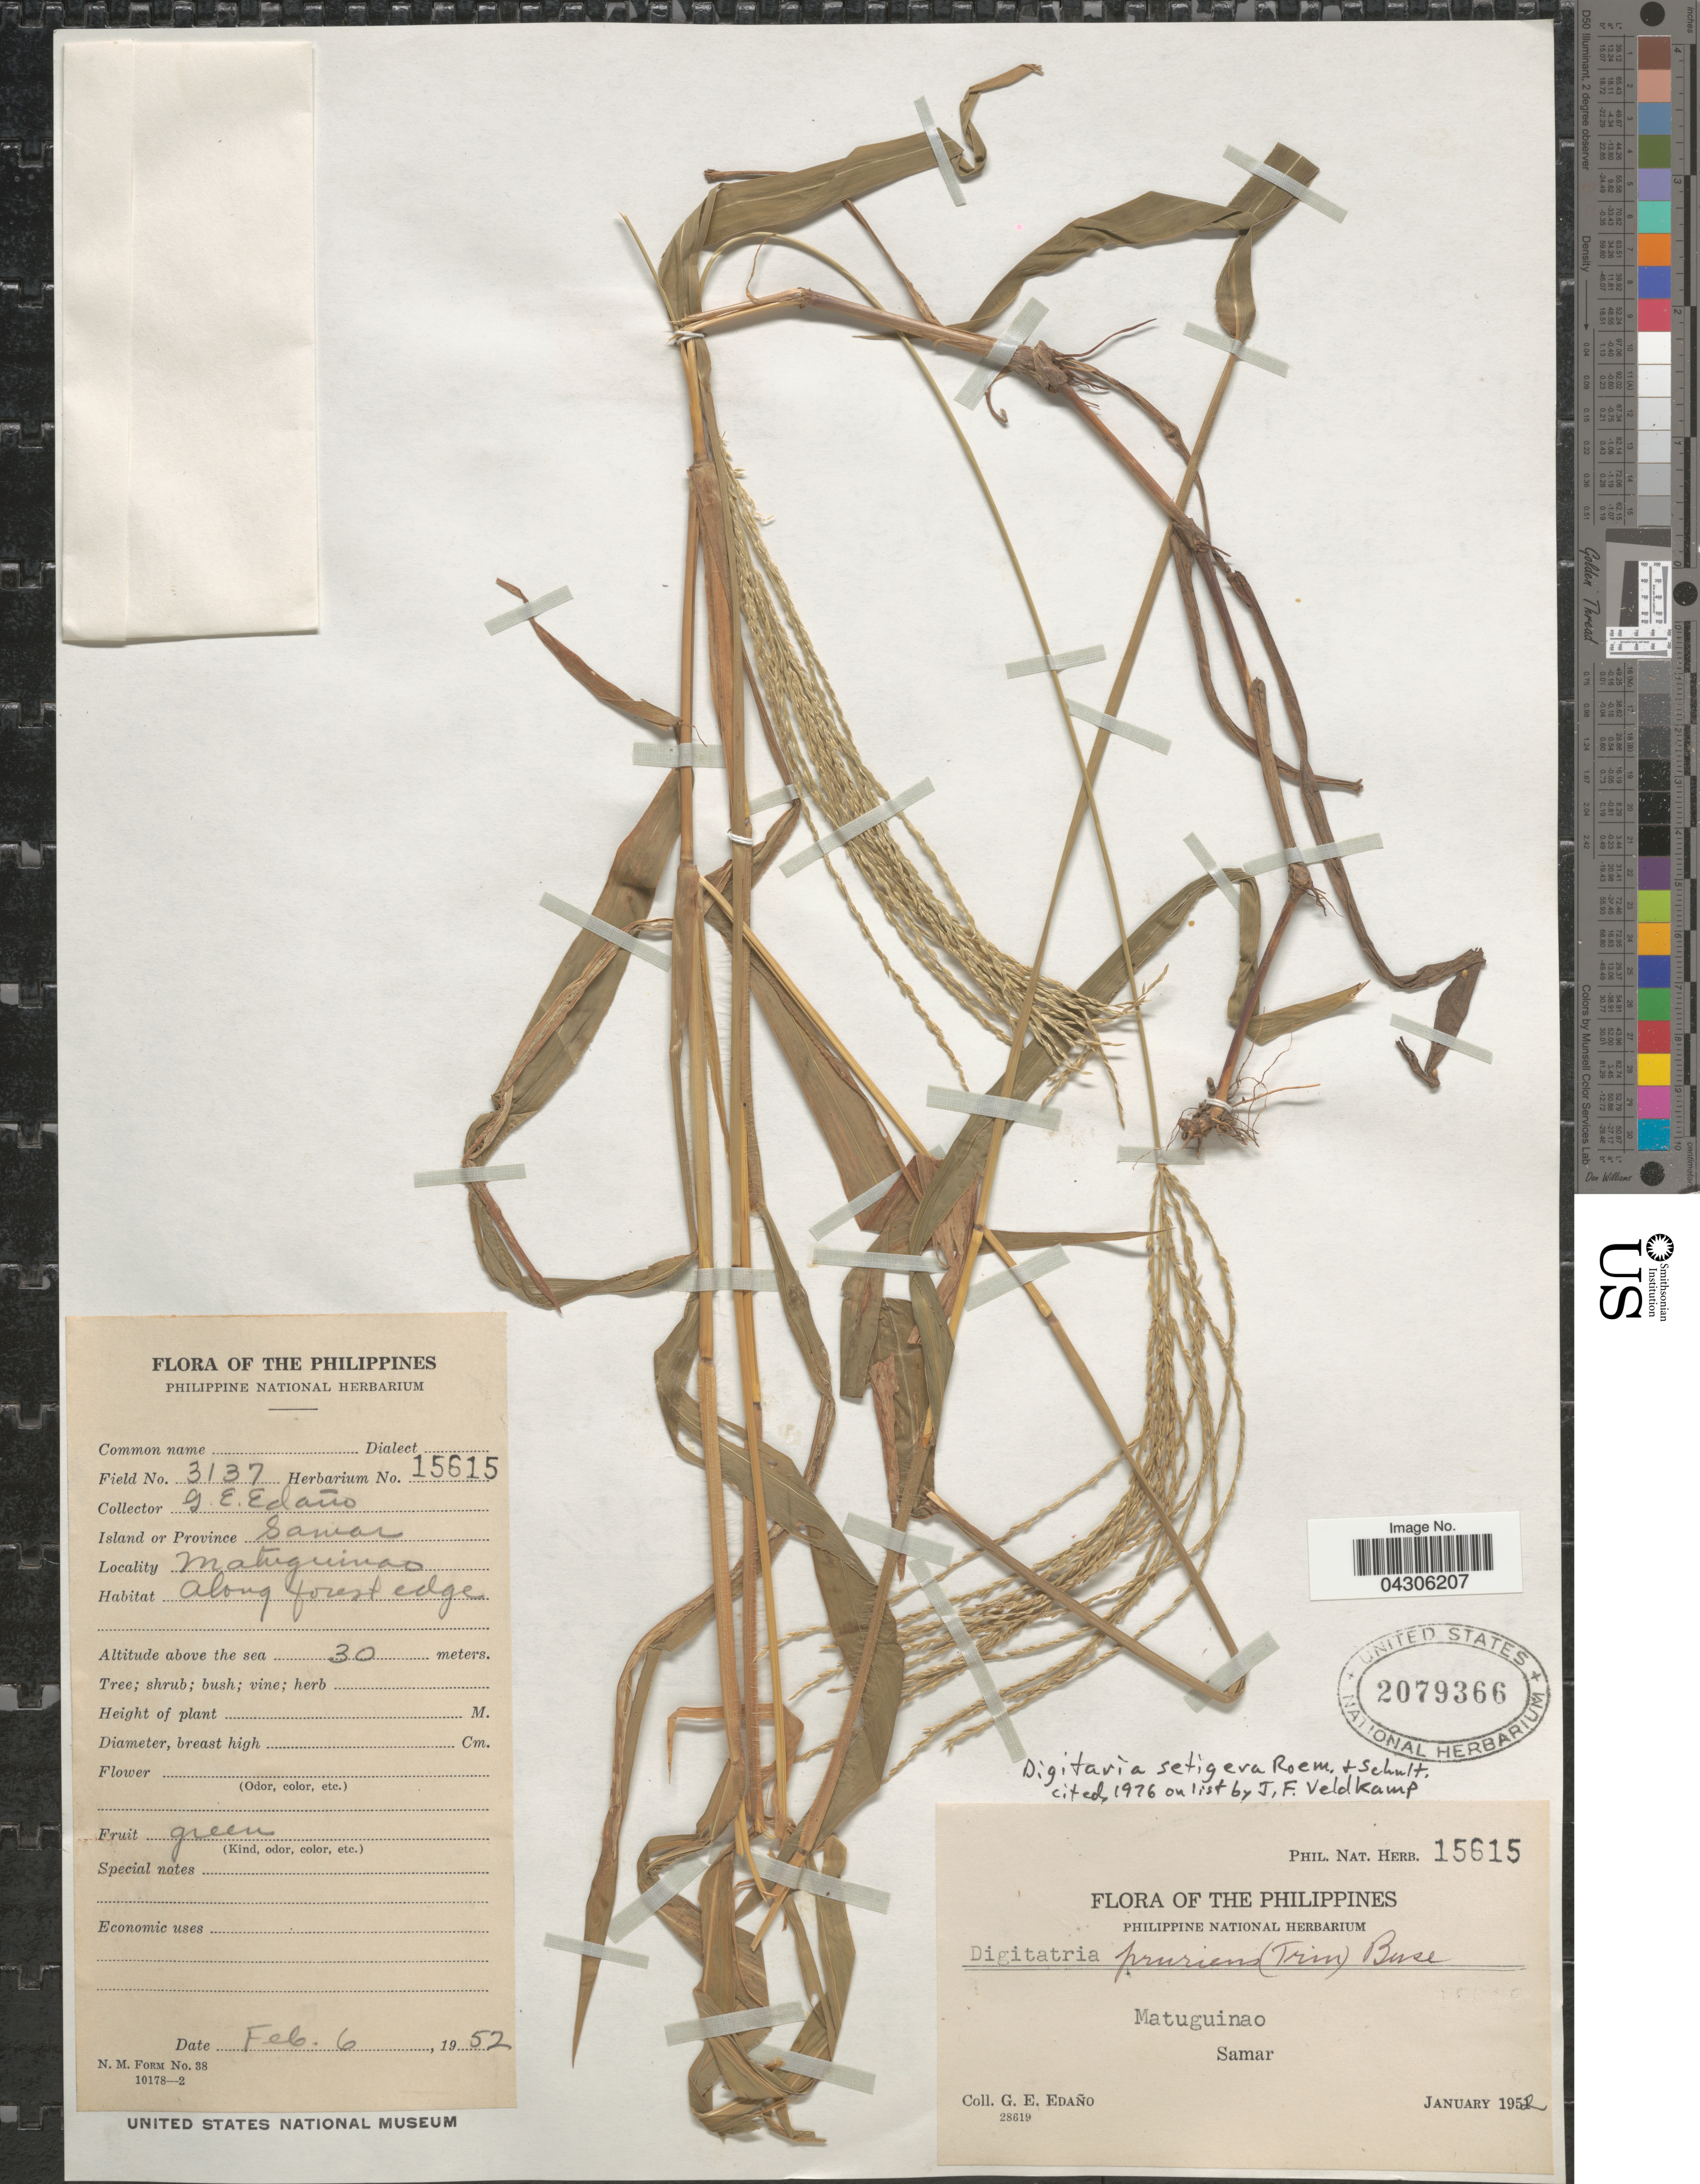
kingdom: Plantae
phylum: Tracheophyta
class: Liliopsida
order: Poales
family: Poaceae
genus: Digitaria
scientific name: Digitaria setigera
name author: Roth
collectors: G. E. Edaño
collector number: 3137/Phil. Nat. Herb. 15615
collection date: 1952-01/1952-02-06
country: Philippines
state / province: Eastern Visayas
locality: Island or Province Samar. Matuguinao.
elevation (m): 30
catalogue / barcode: US 2079366